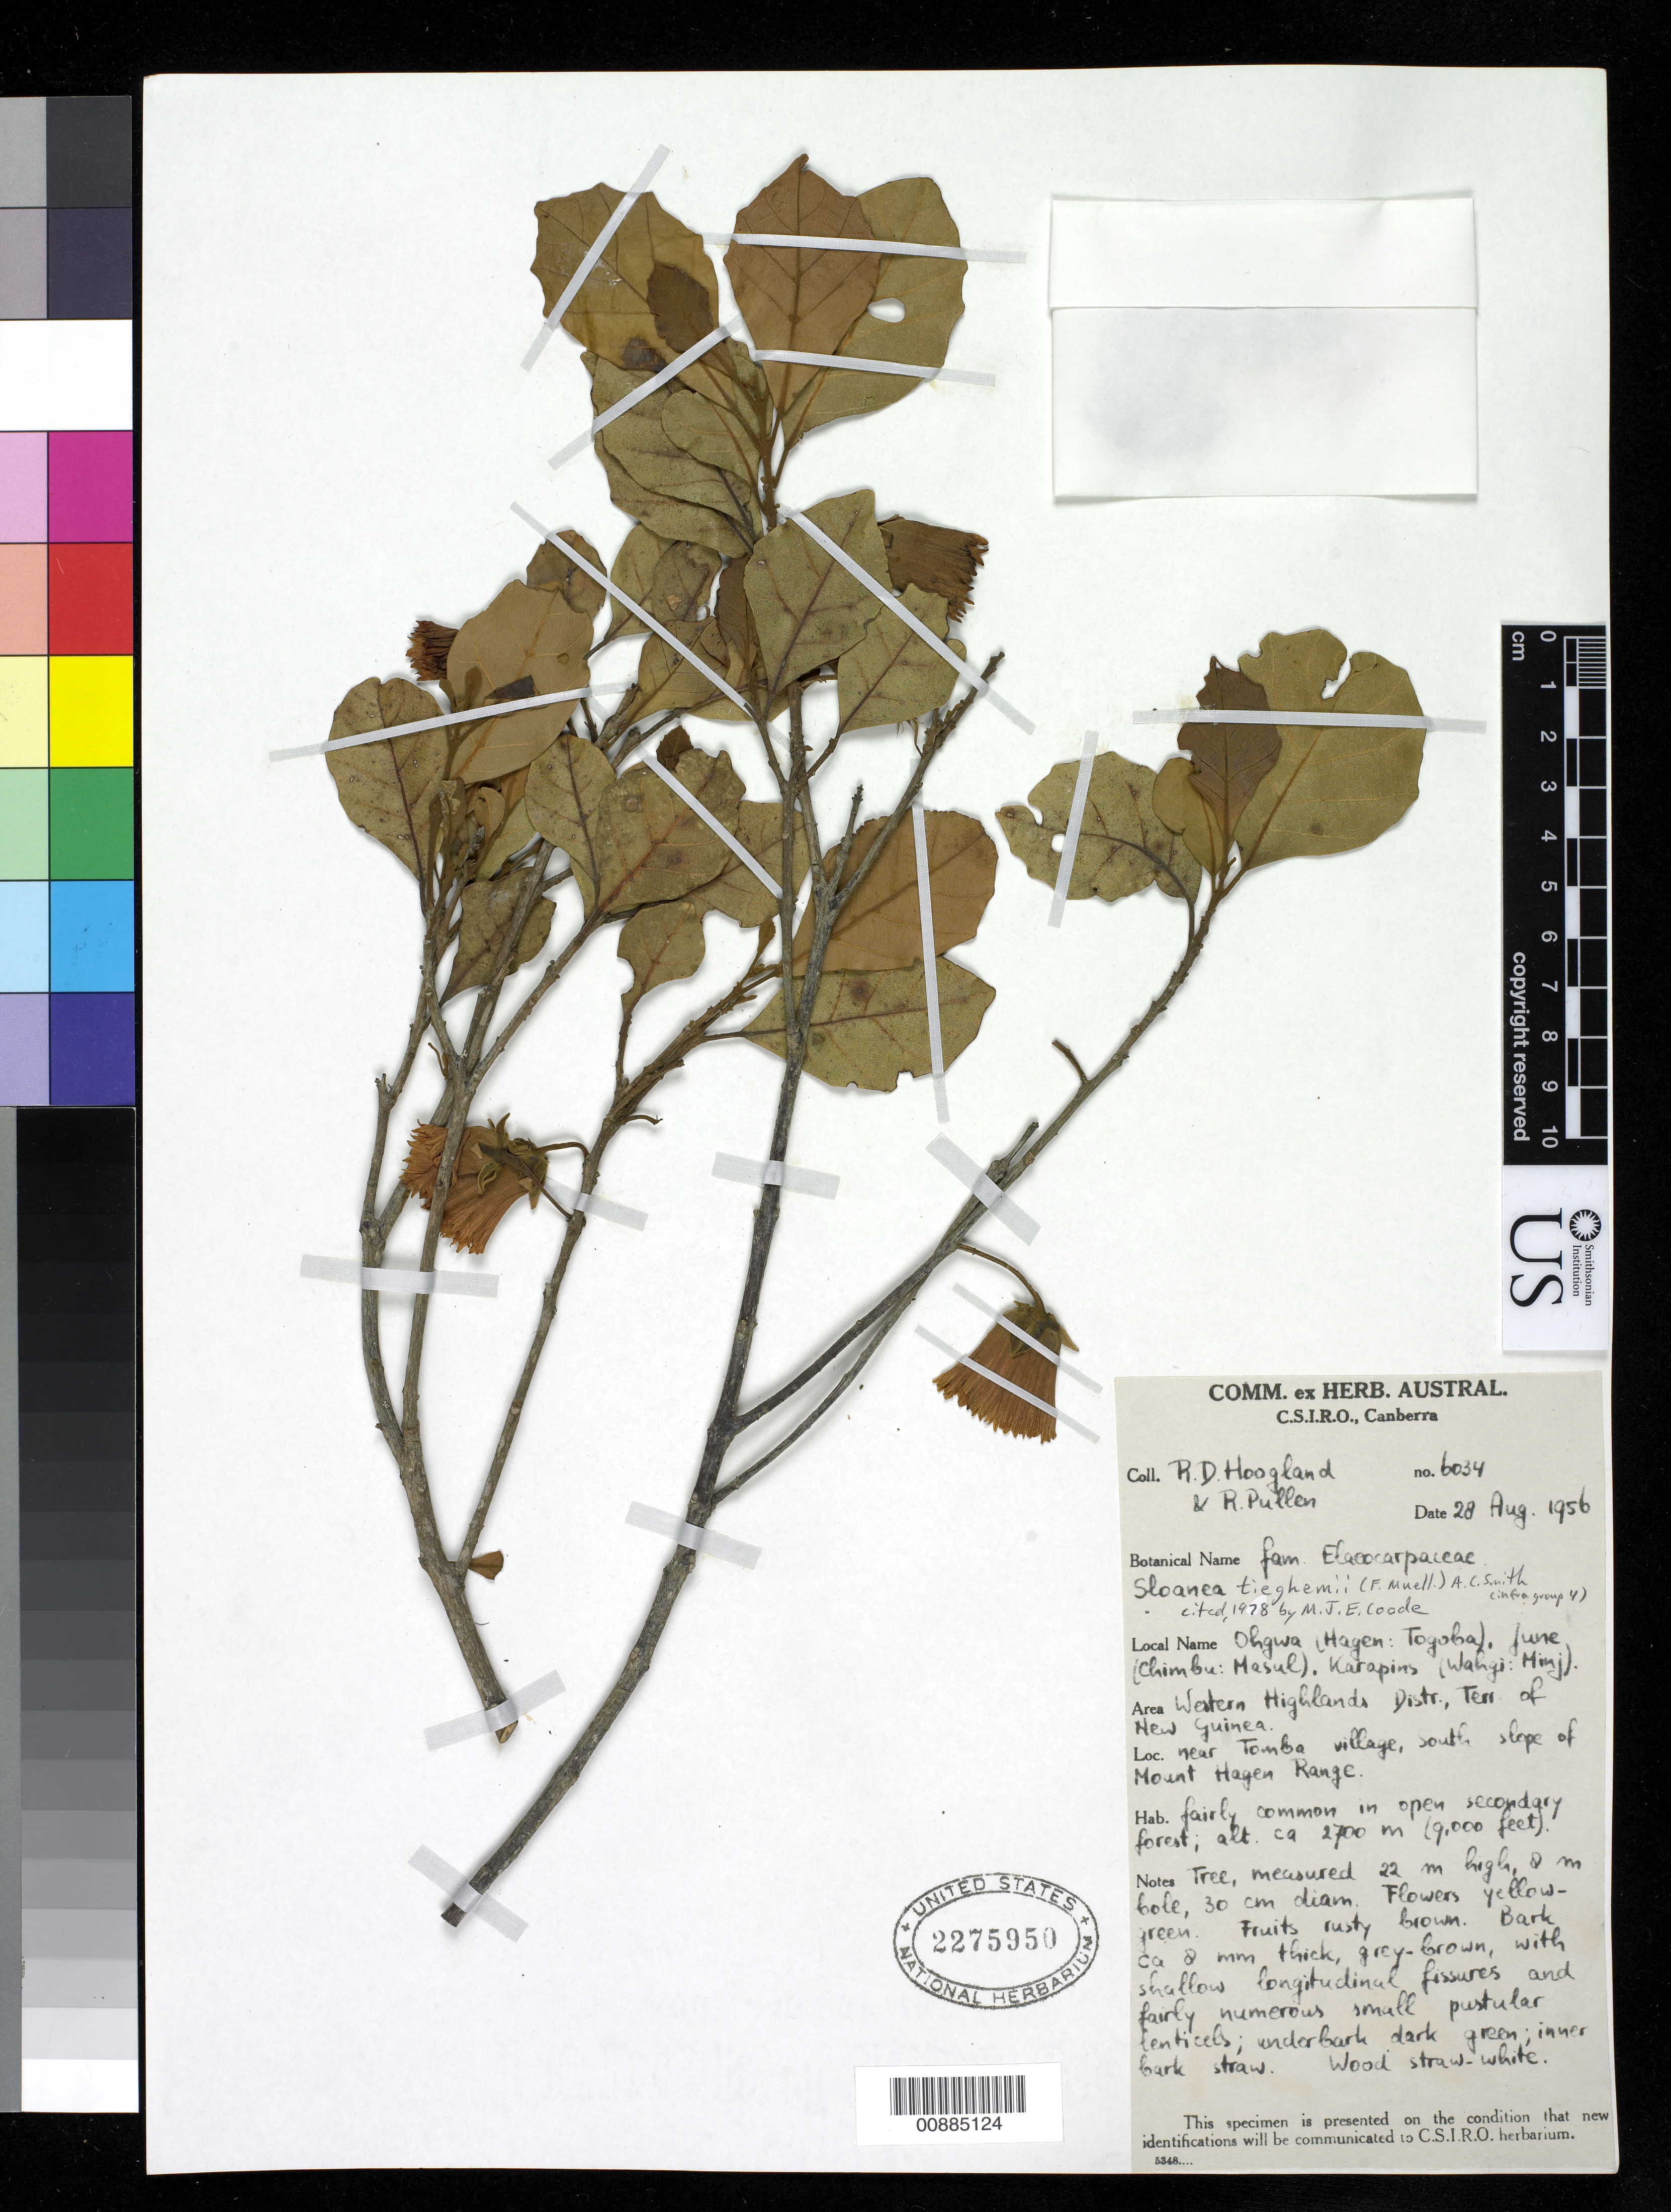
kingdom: Plantae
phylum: Tracheophyta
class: Magnoliopsida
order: Oxalidales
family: Elaeocarpaceae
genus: Sloanea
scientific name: Sloanea tieghemi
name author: A.C. Sm.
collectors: R. D. Hoogland & R. Pullen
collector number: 6034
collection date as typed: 28 Aug 1956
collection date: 1956-08-28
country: Papua New Guinea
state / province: Western Highlands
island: New Guinea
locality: South slope of Hagen Range near Tomba village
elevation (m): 2700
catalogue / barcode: US 2275950